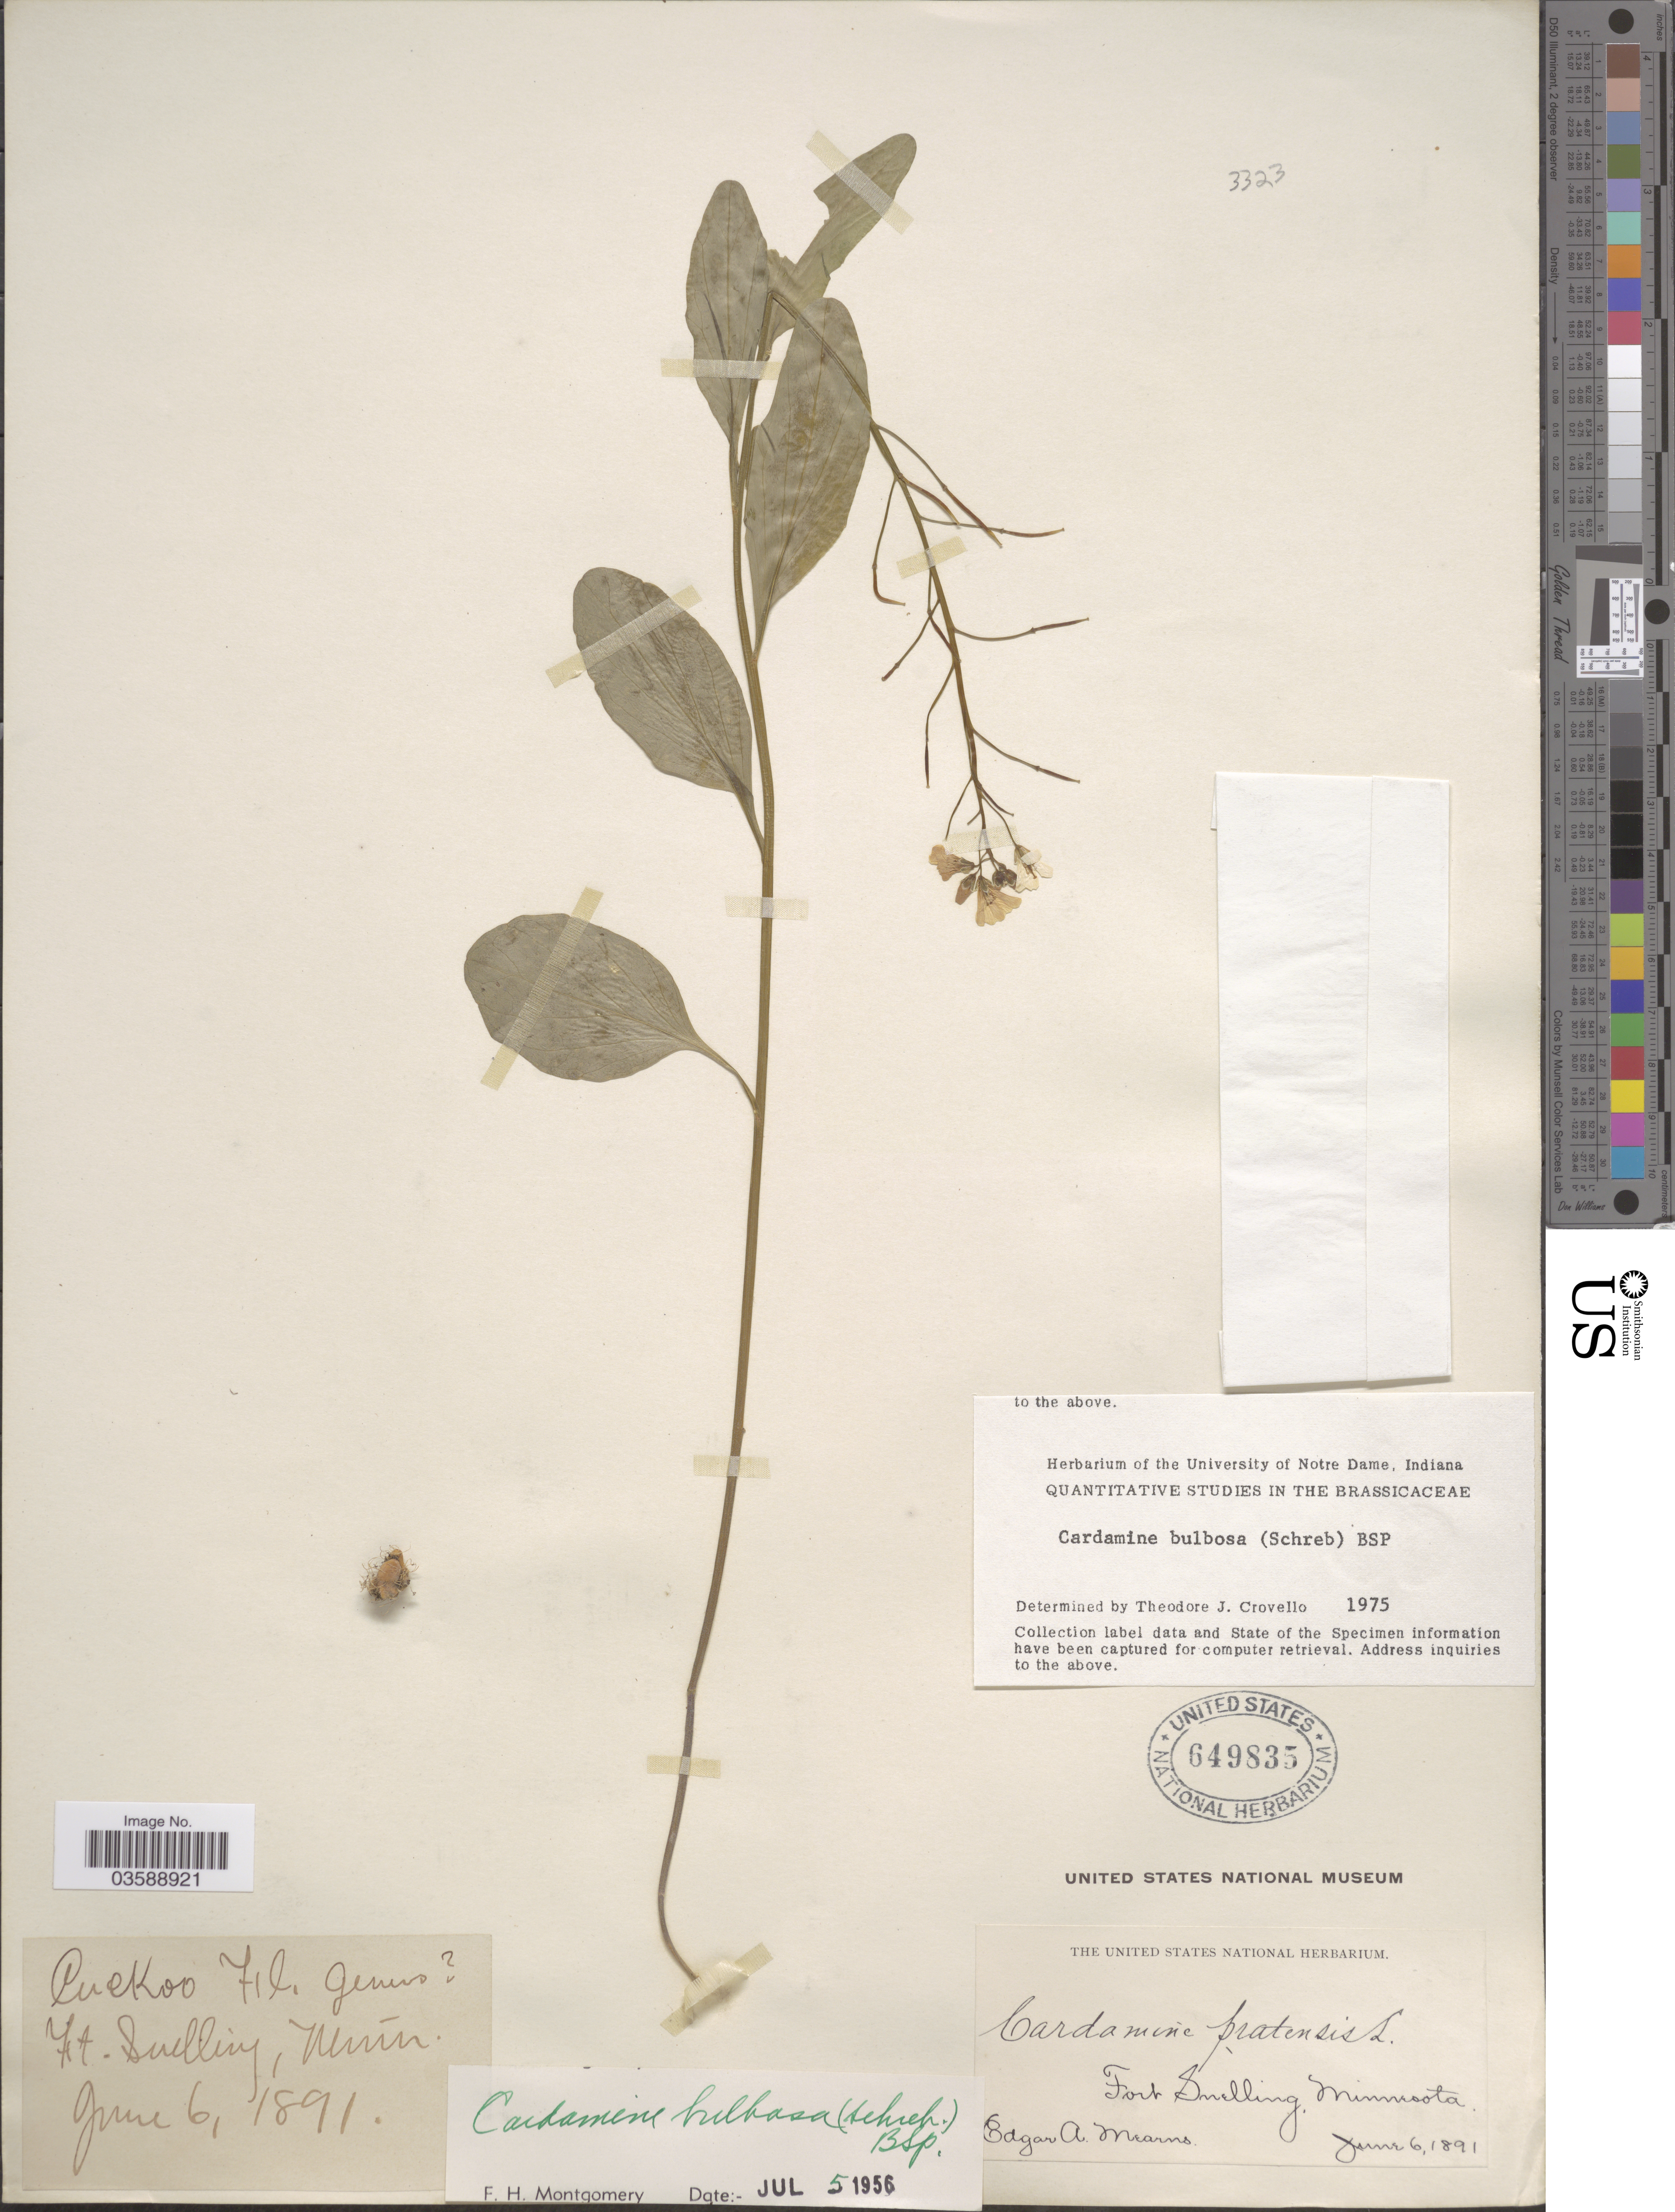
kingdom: Plantae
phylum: Tracheophyta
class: Magnoliopsida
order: Brassicales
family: Brassicaceae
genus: Cardamine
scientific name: Cardamine bulbosa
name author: (Schreb. ex Muhl.) Britton et al.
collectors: E. A. Mearns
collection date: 1891-06-06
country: United States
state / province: Minnesota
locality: Fort Snelling.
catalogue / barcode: US 649835